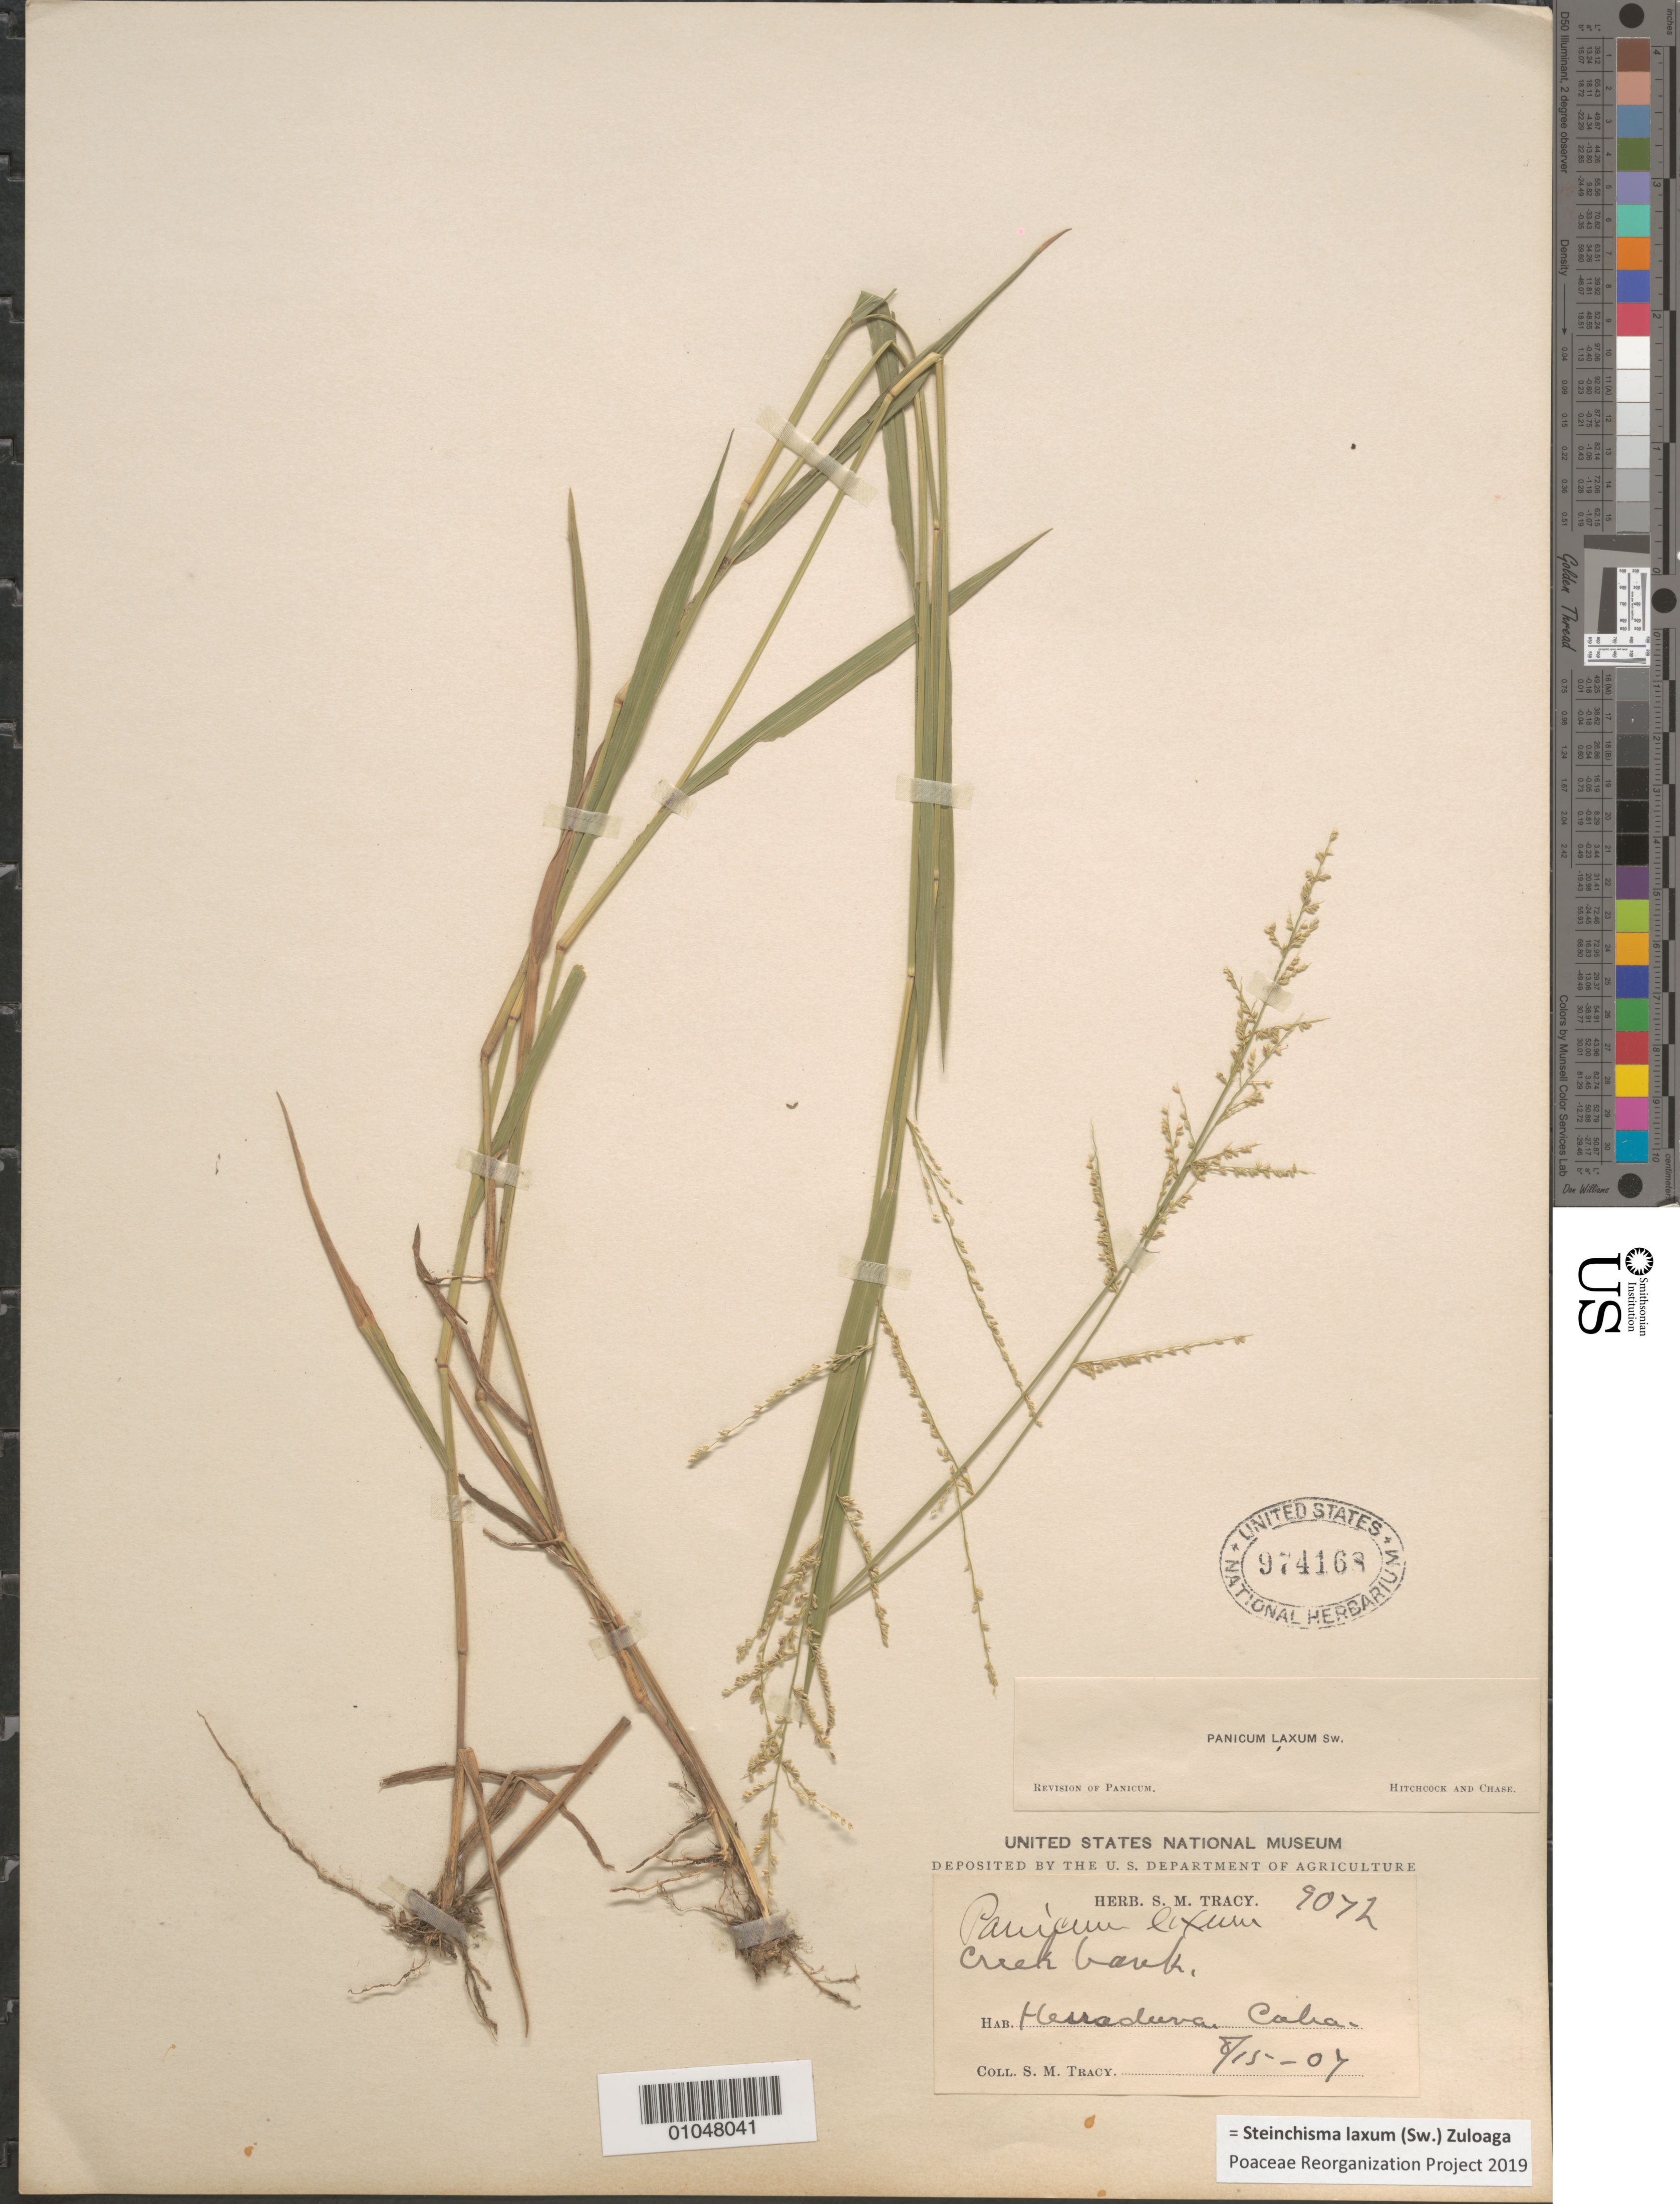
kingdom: Plantae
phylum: Tracheophyta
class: Liliopsida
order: Poales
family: Poaceae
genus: Panicum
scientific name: Panicum laxum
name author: Sw.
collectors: S. M. Tracy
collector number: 9072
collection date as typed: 15 Aug 1907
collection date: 1907-08-15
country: Cuba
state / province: Ciego de Ávila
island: Cuba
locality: Herradura, creek bank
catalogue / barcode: US 974168